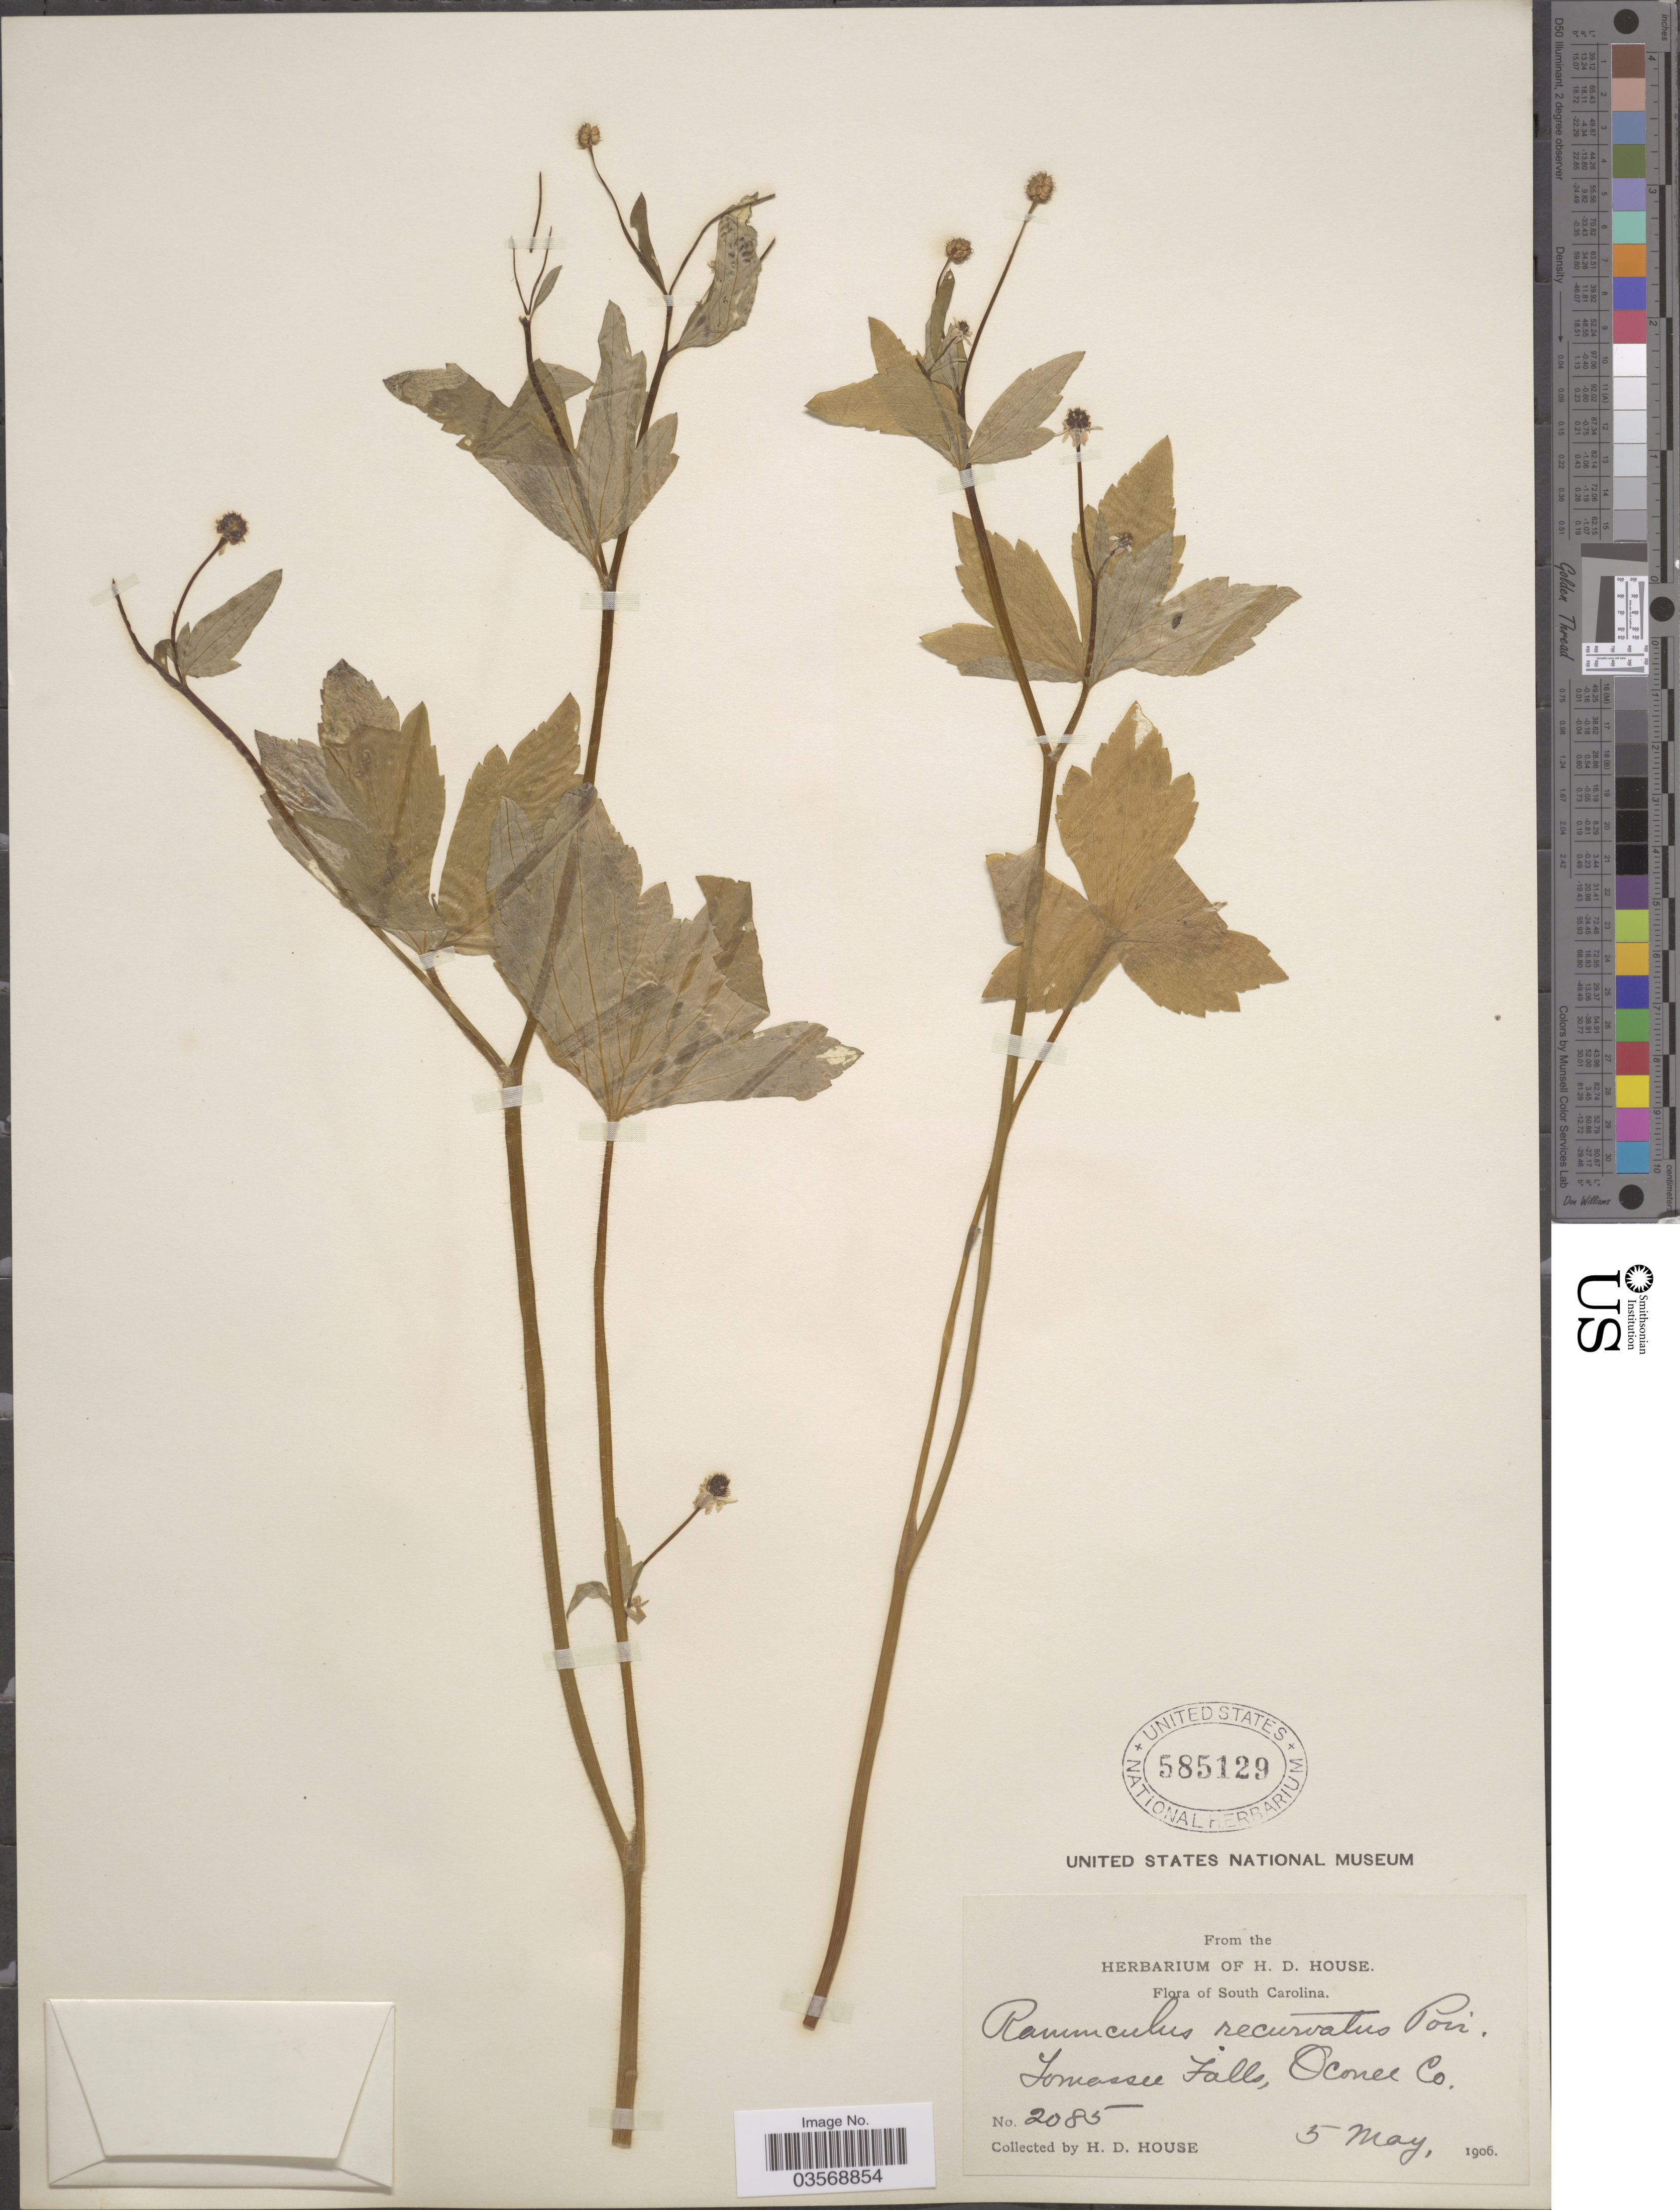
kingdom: Plantae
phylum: Tracheophyta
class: Magnoliopsida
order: Ranunculales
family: Ranunculaceae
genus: Ranunculus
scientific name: Ranunculus recurvatus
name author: Poir.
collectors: H. D. House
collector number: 2085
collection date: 1906-05-05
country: United States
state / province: South Carolina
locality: Tomassee Falls, Oconee Co.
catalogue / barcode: US 585129